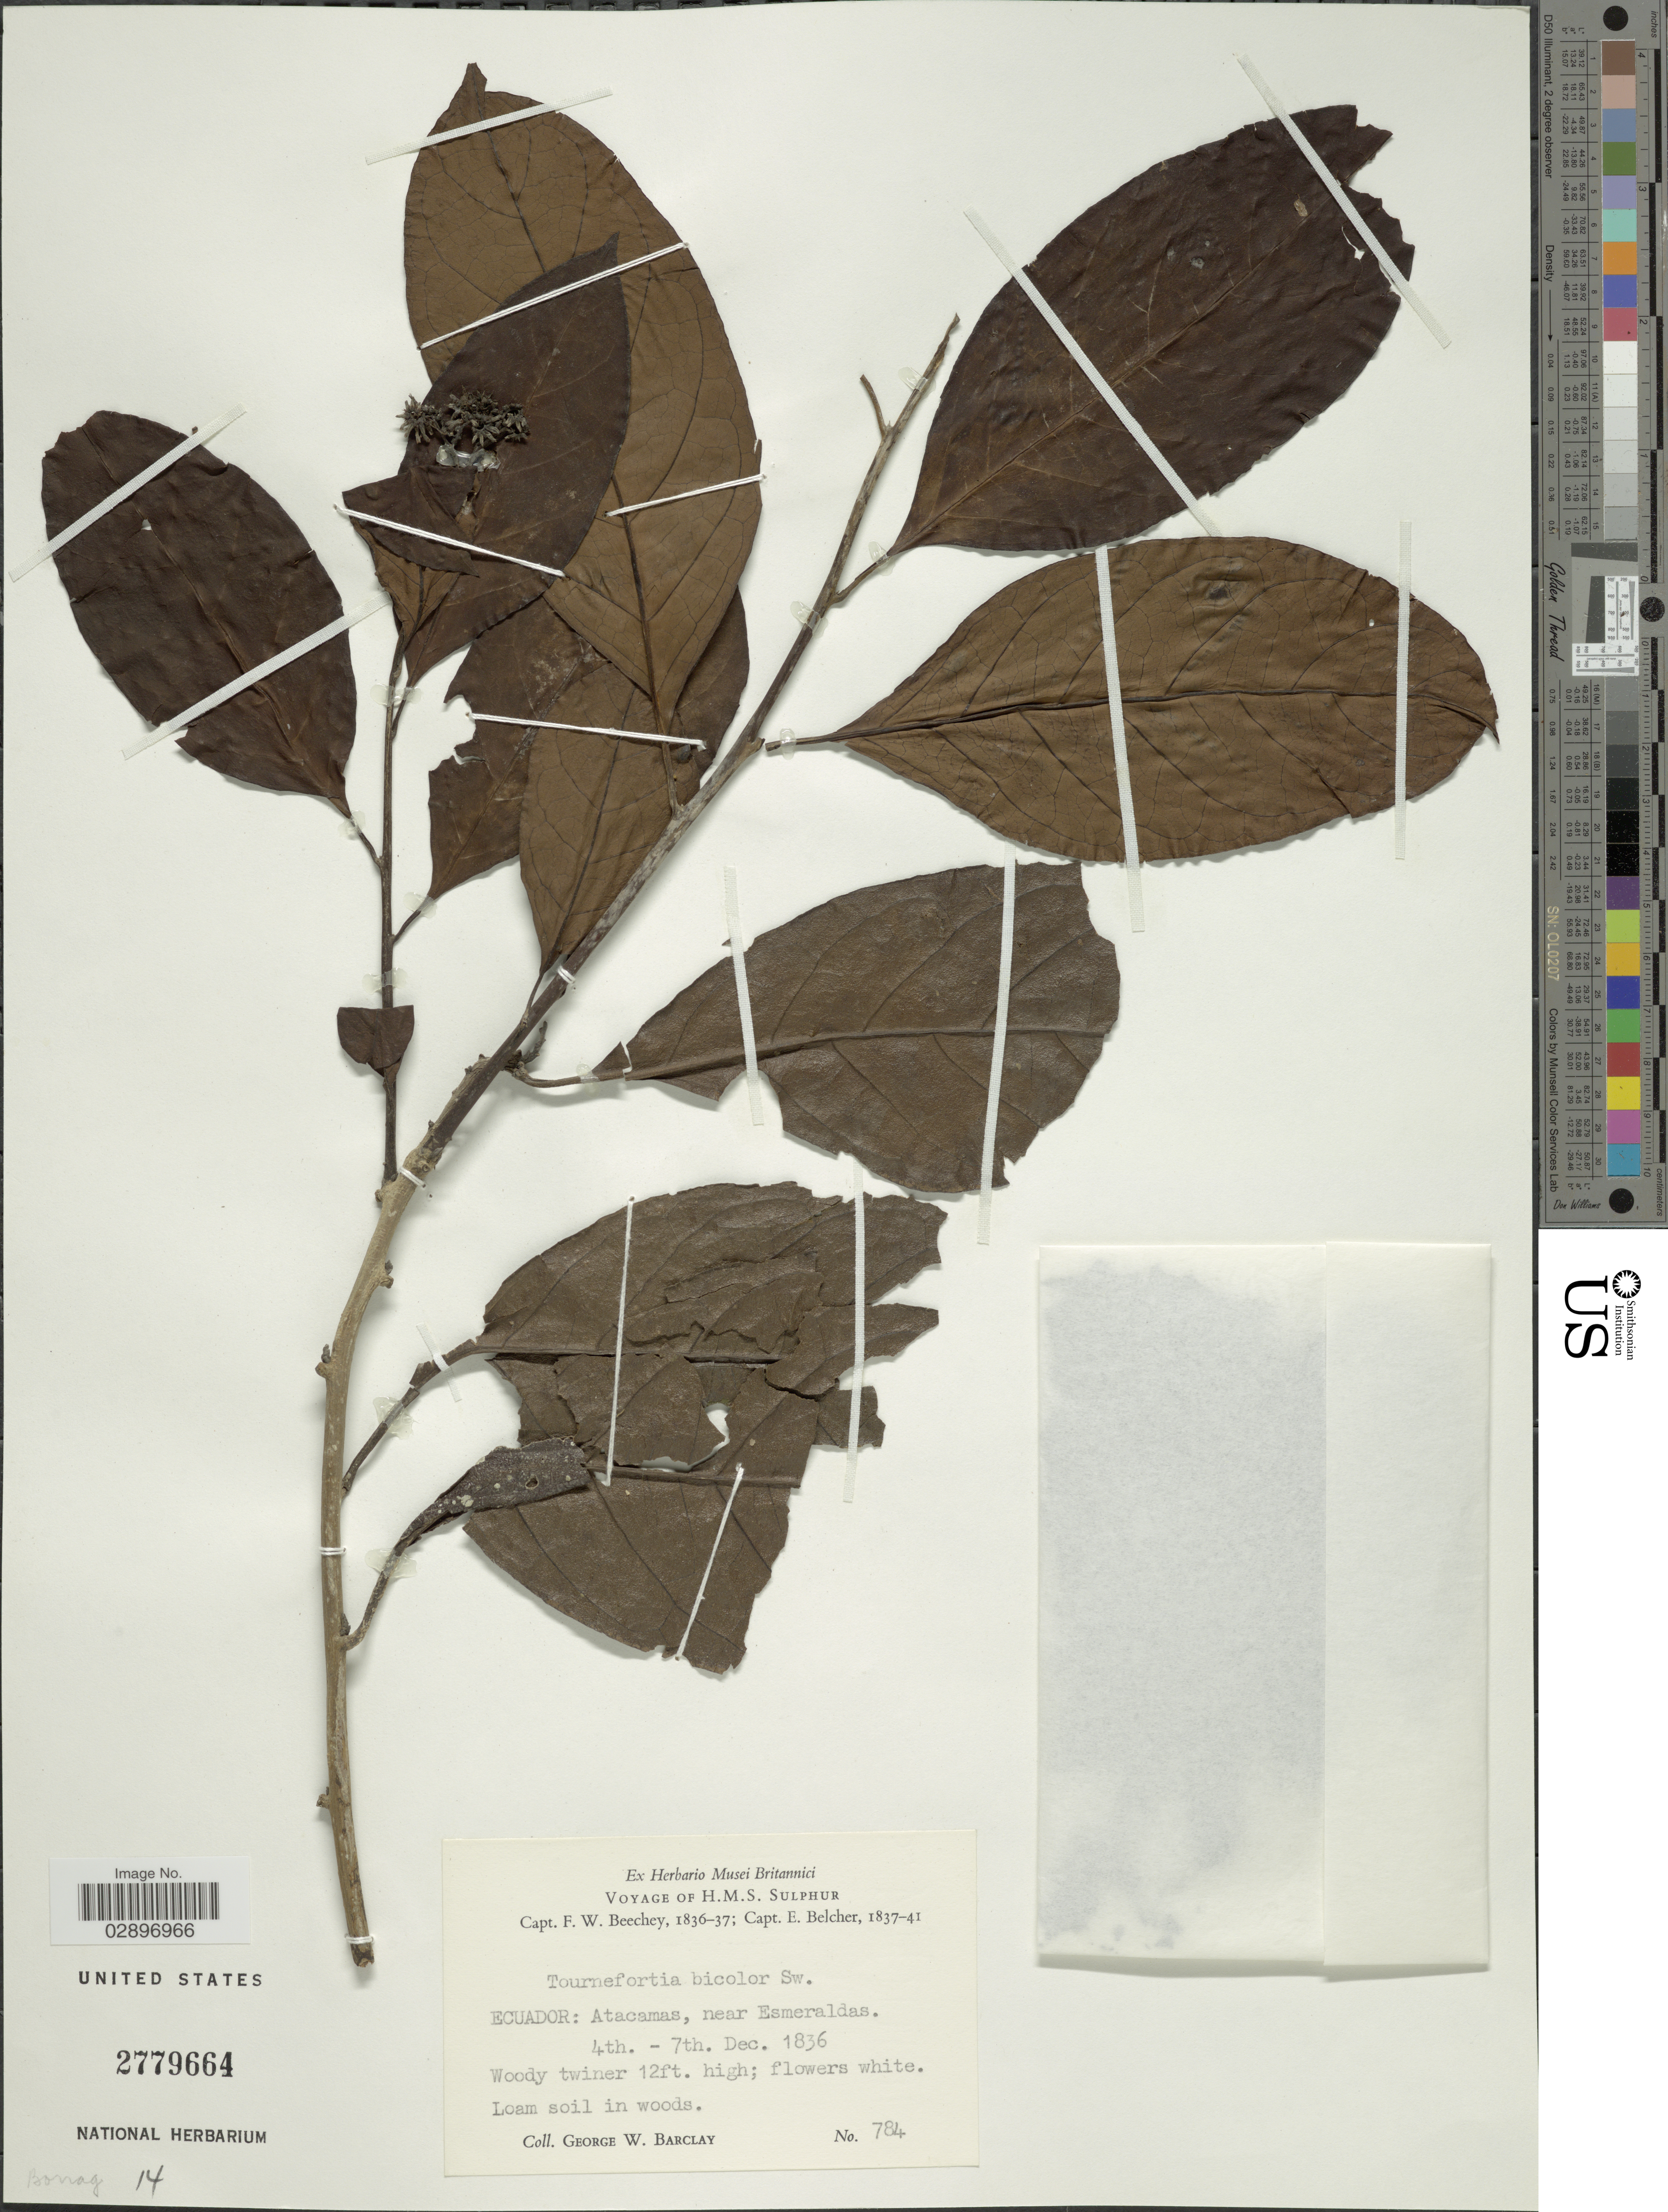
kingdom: Plantae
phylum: Tracheophyta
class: Magnoliopsida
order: Boraginales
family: Heliotropiaceae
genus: Tournefortia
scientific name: Tournefortia bicolor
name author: Sw.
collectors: G. W. Barclay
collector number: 784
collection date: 1836-12-04/1836-12-07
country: Ecuador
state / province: Esmeraldas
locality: Atacamas, near Esmeraldas.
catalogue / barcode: US 2779664